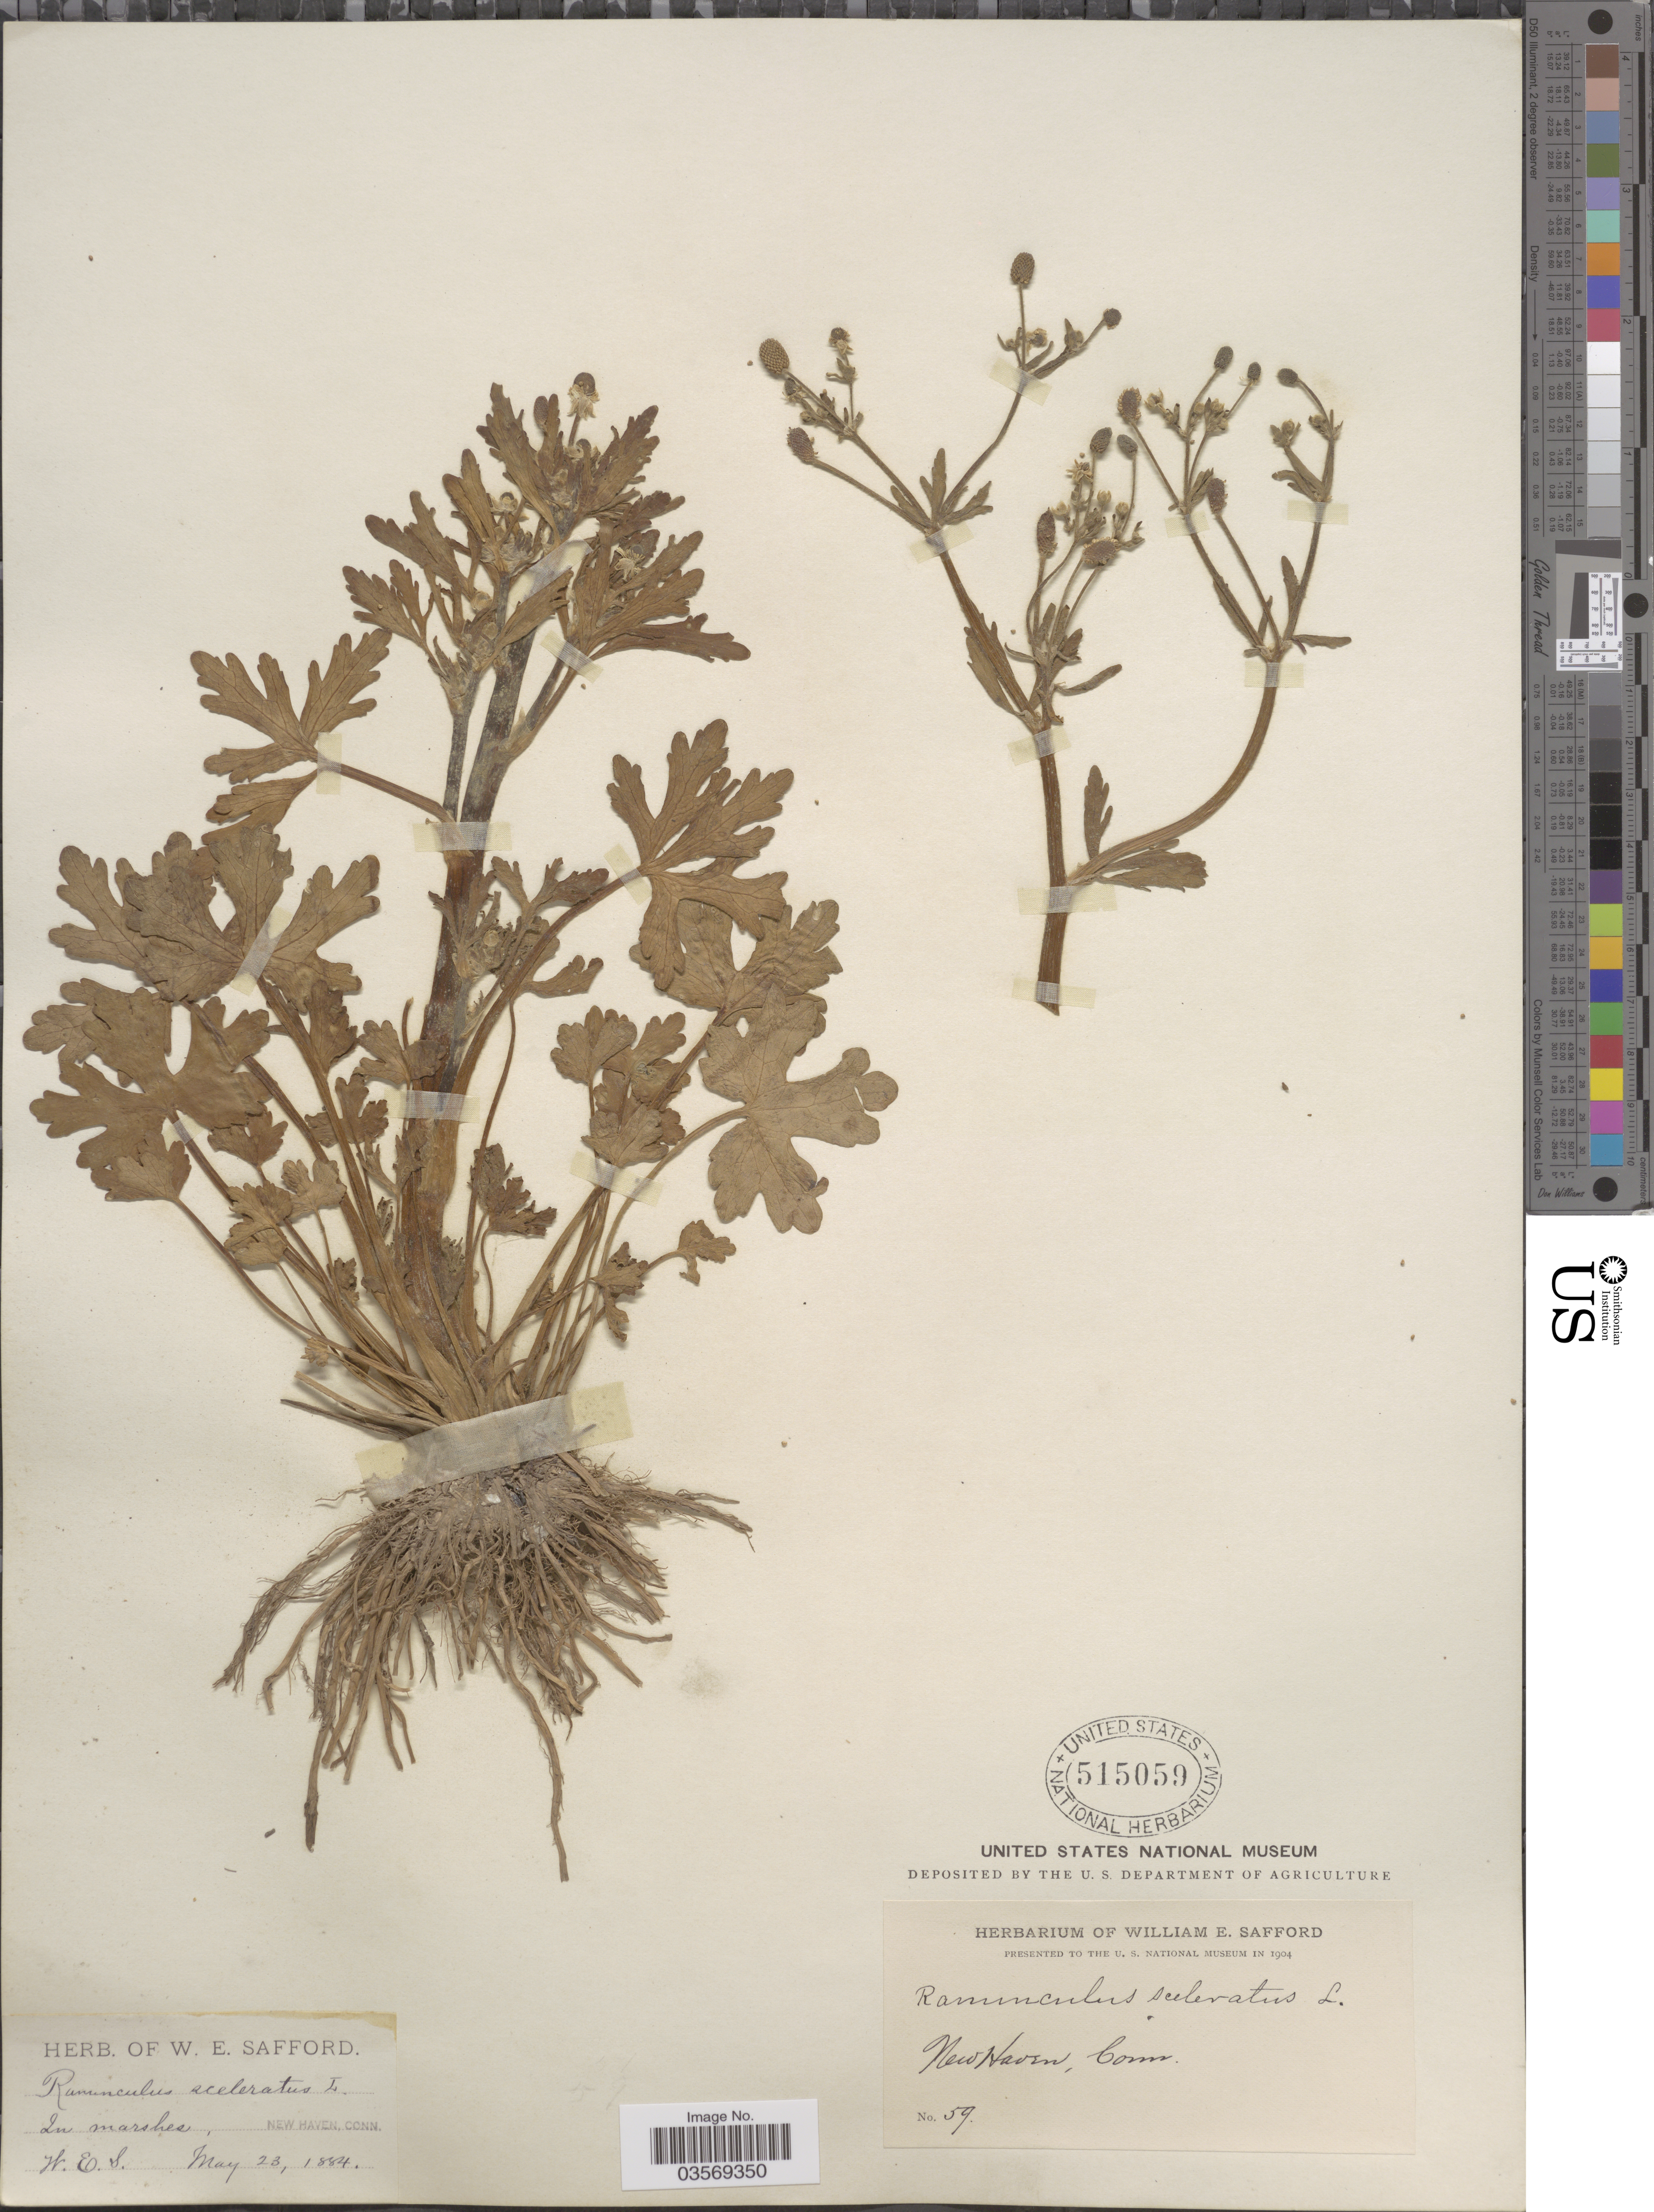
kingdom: Plantae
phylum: Tracheophyta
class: Magnoliopsida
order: Ranunculales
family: Ranunculaceae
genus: Ranunculus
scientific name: Ranunculus sceleratus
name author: L.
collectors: W. E. Safford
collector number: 59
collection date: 1884-05-23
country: United States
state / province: Connecticut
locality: New Haven.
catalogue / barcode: US 515059